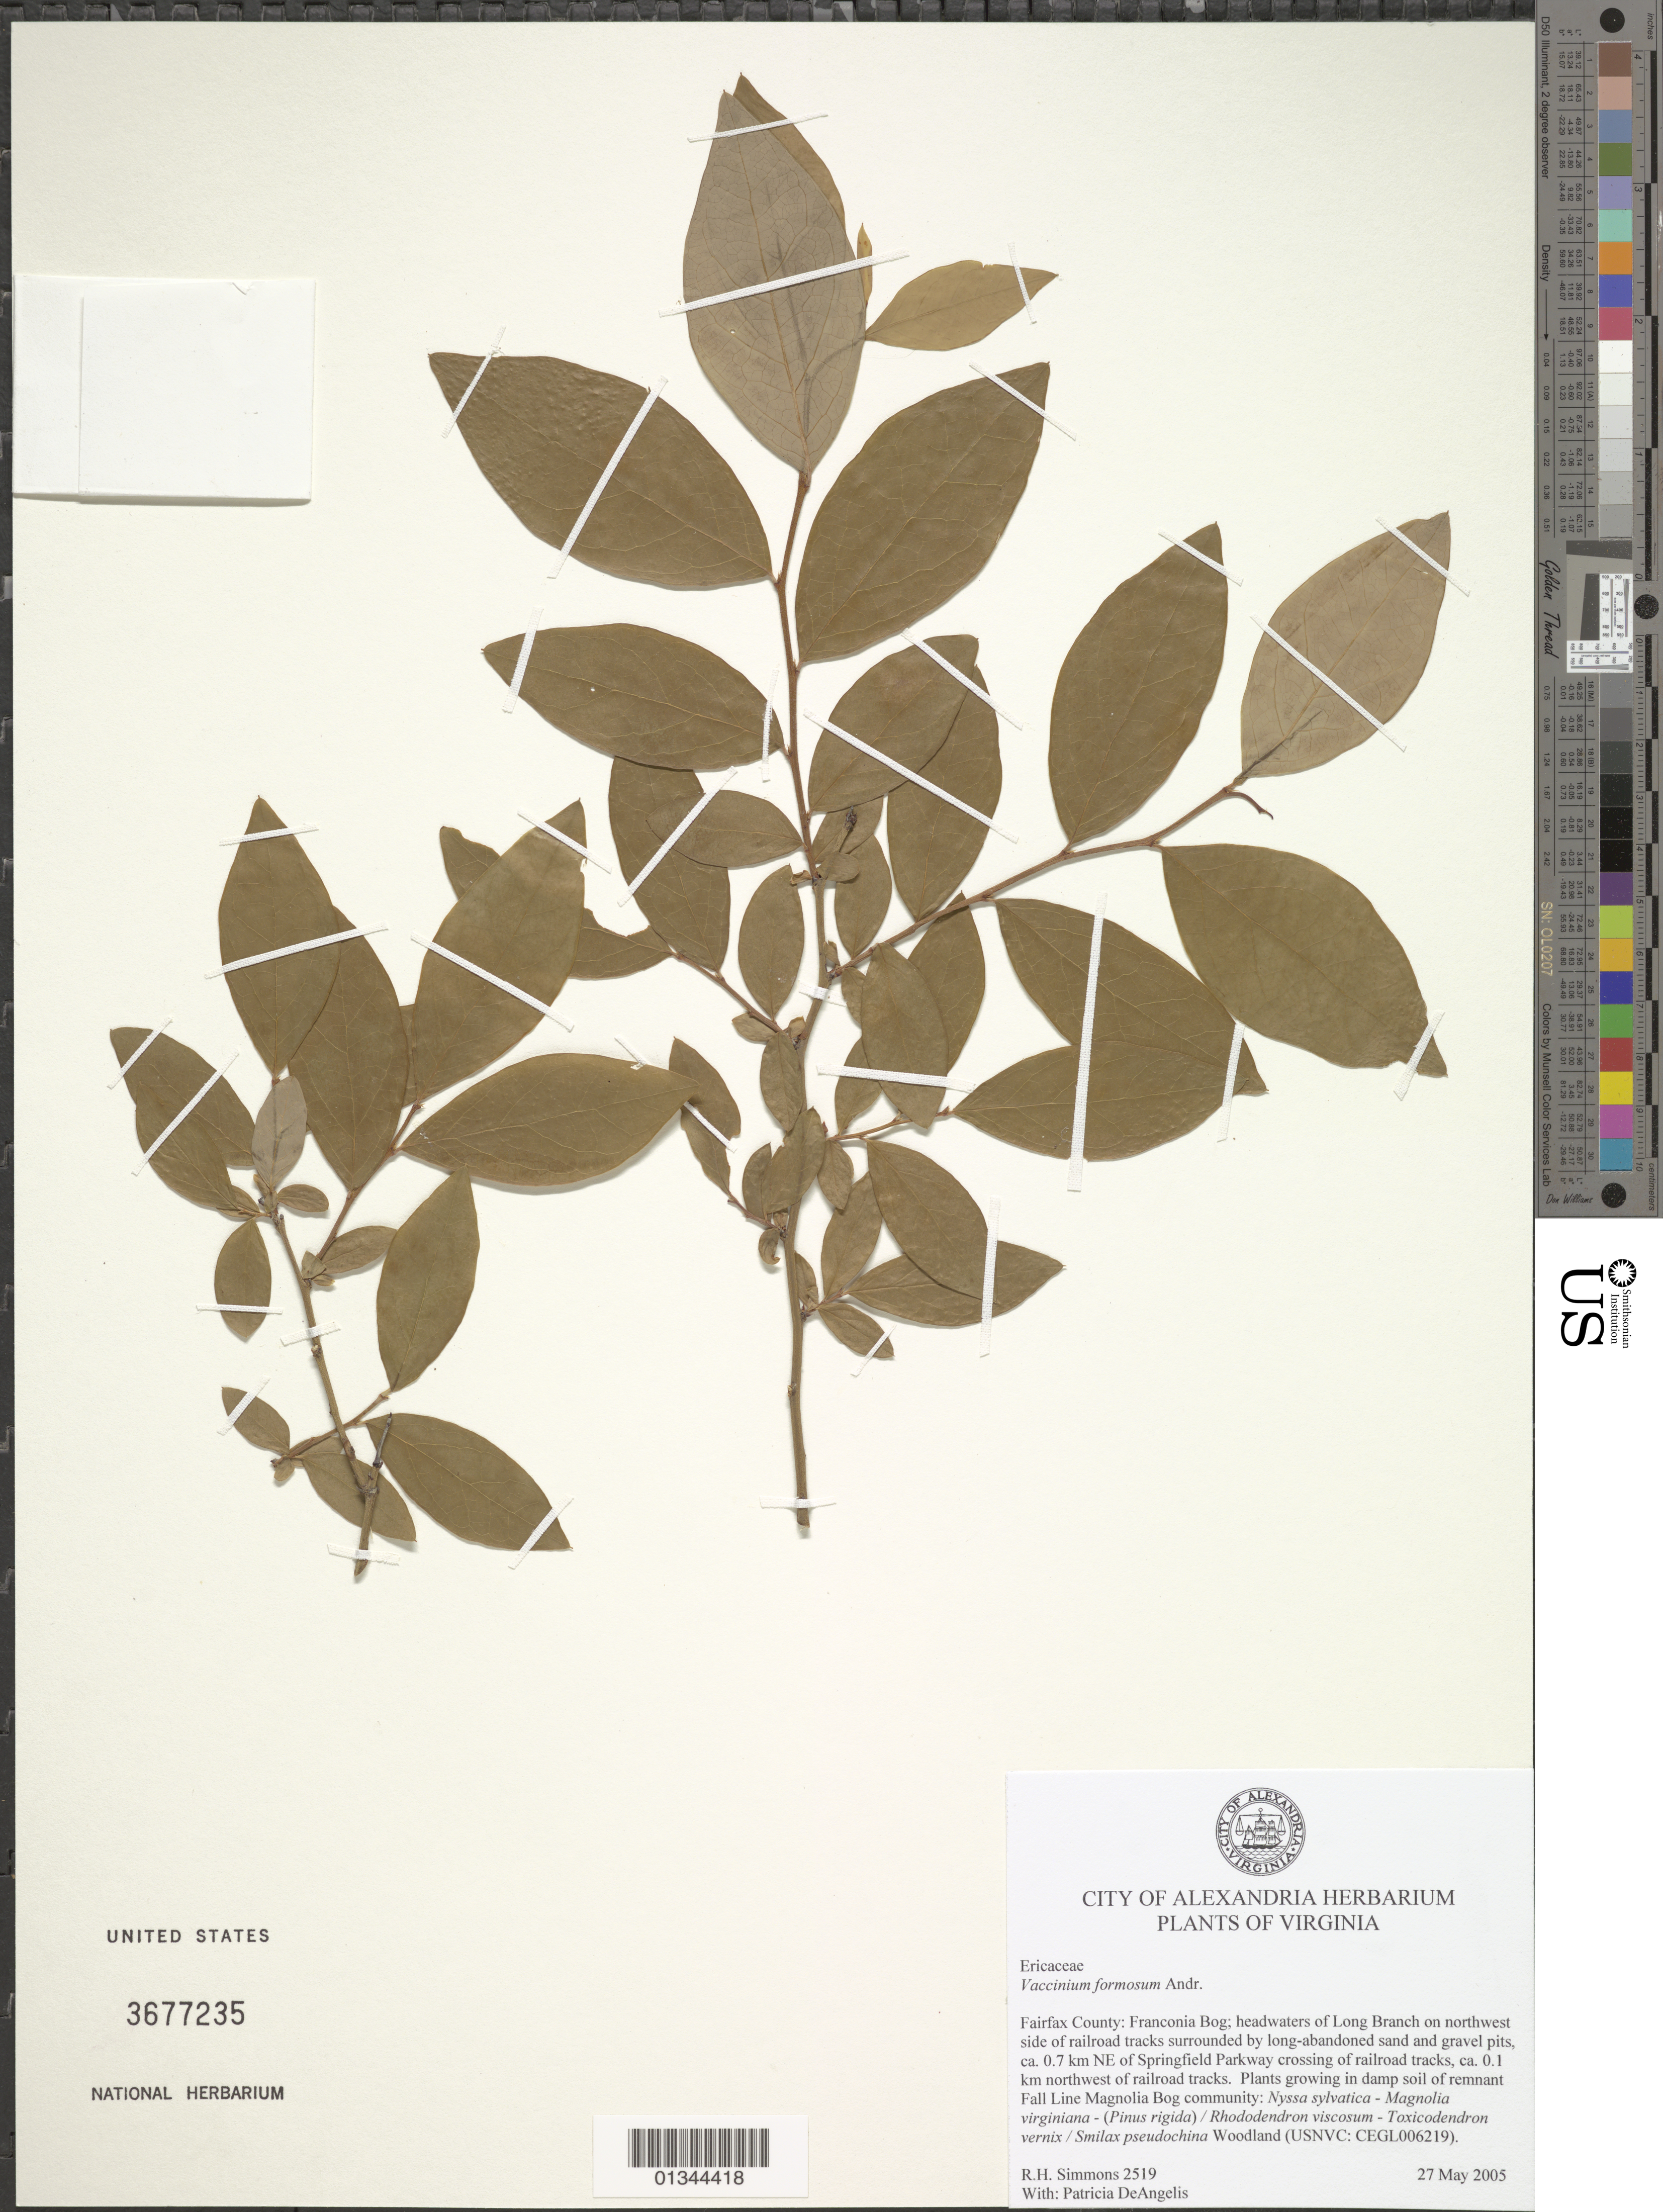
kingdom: Plantae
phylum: Tracheophyta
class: Magnoliopsida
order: Ericales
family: Ericaceae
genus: Vaccinium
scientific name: Vaccinium formosum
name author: Andrews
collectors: R. H. Simmons & P. DeAngelis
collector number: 2519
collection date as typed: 27 May 2005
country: United States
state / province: Virginia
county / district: City of Alexandria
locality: Alexandria, Franconia Bog; headwaters of Long Branch on northwest side of railroad tracks surrounded by long-abandoned sand and gravel pits, ca. 0.7 km NE of Springfield Parkway crossing of railroad tracks, ca. 0.1 km northwest of railroad tracks.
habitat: Woodland.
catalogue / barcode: US 3677235